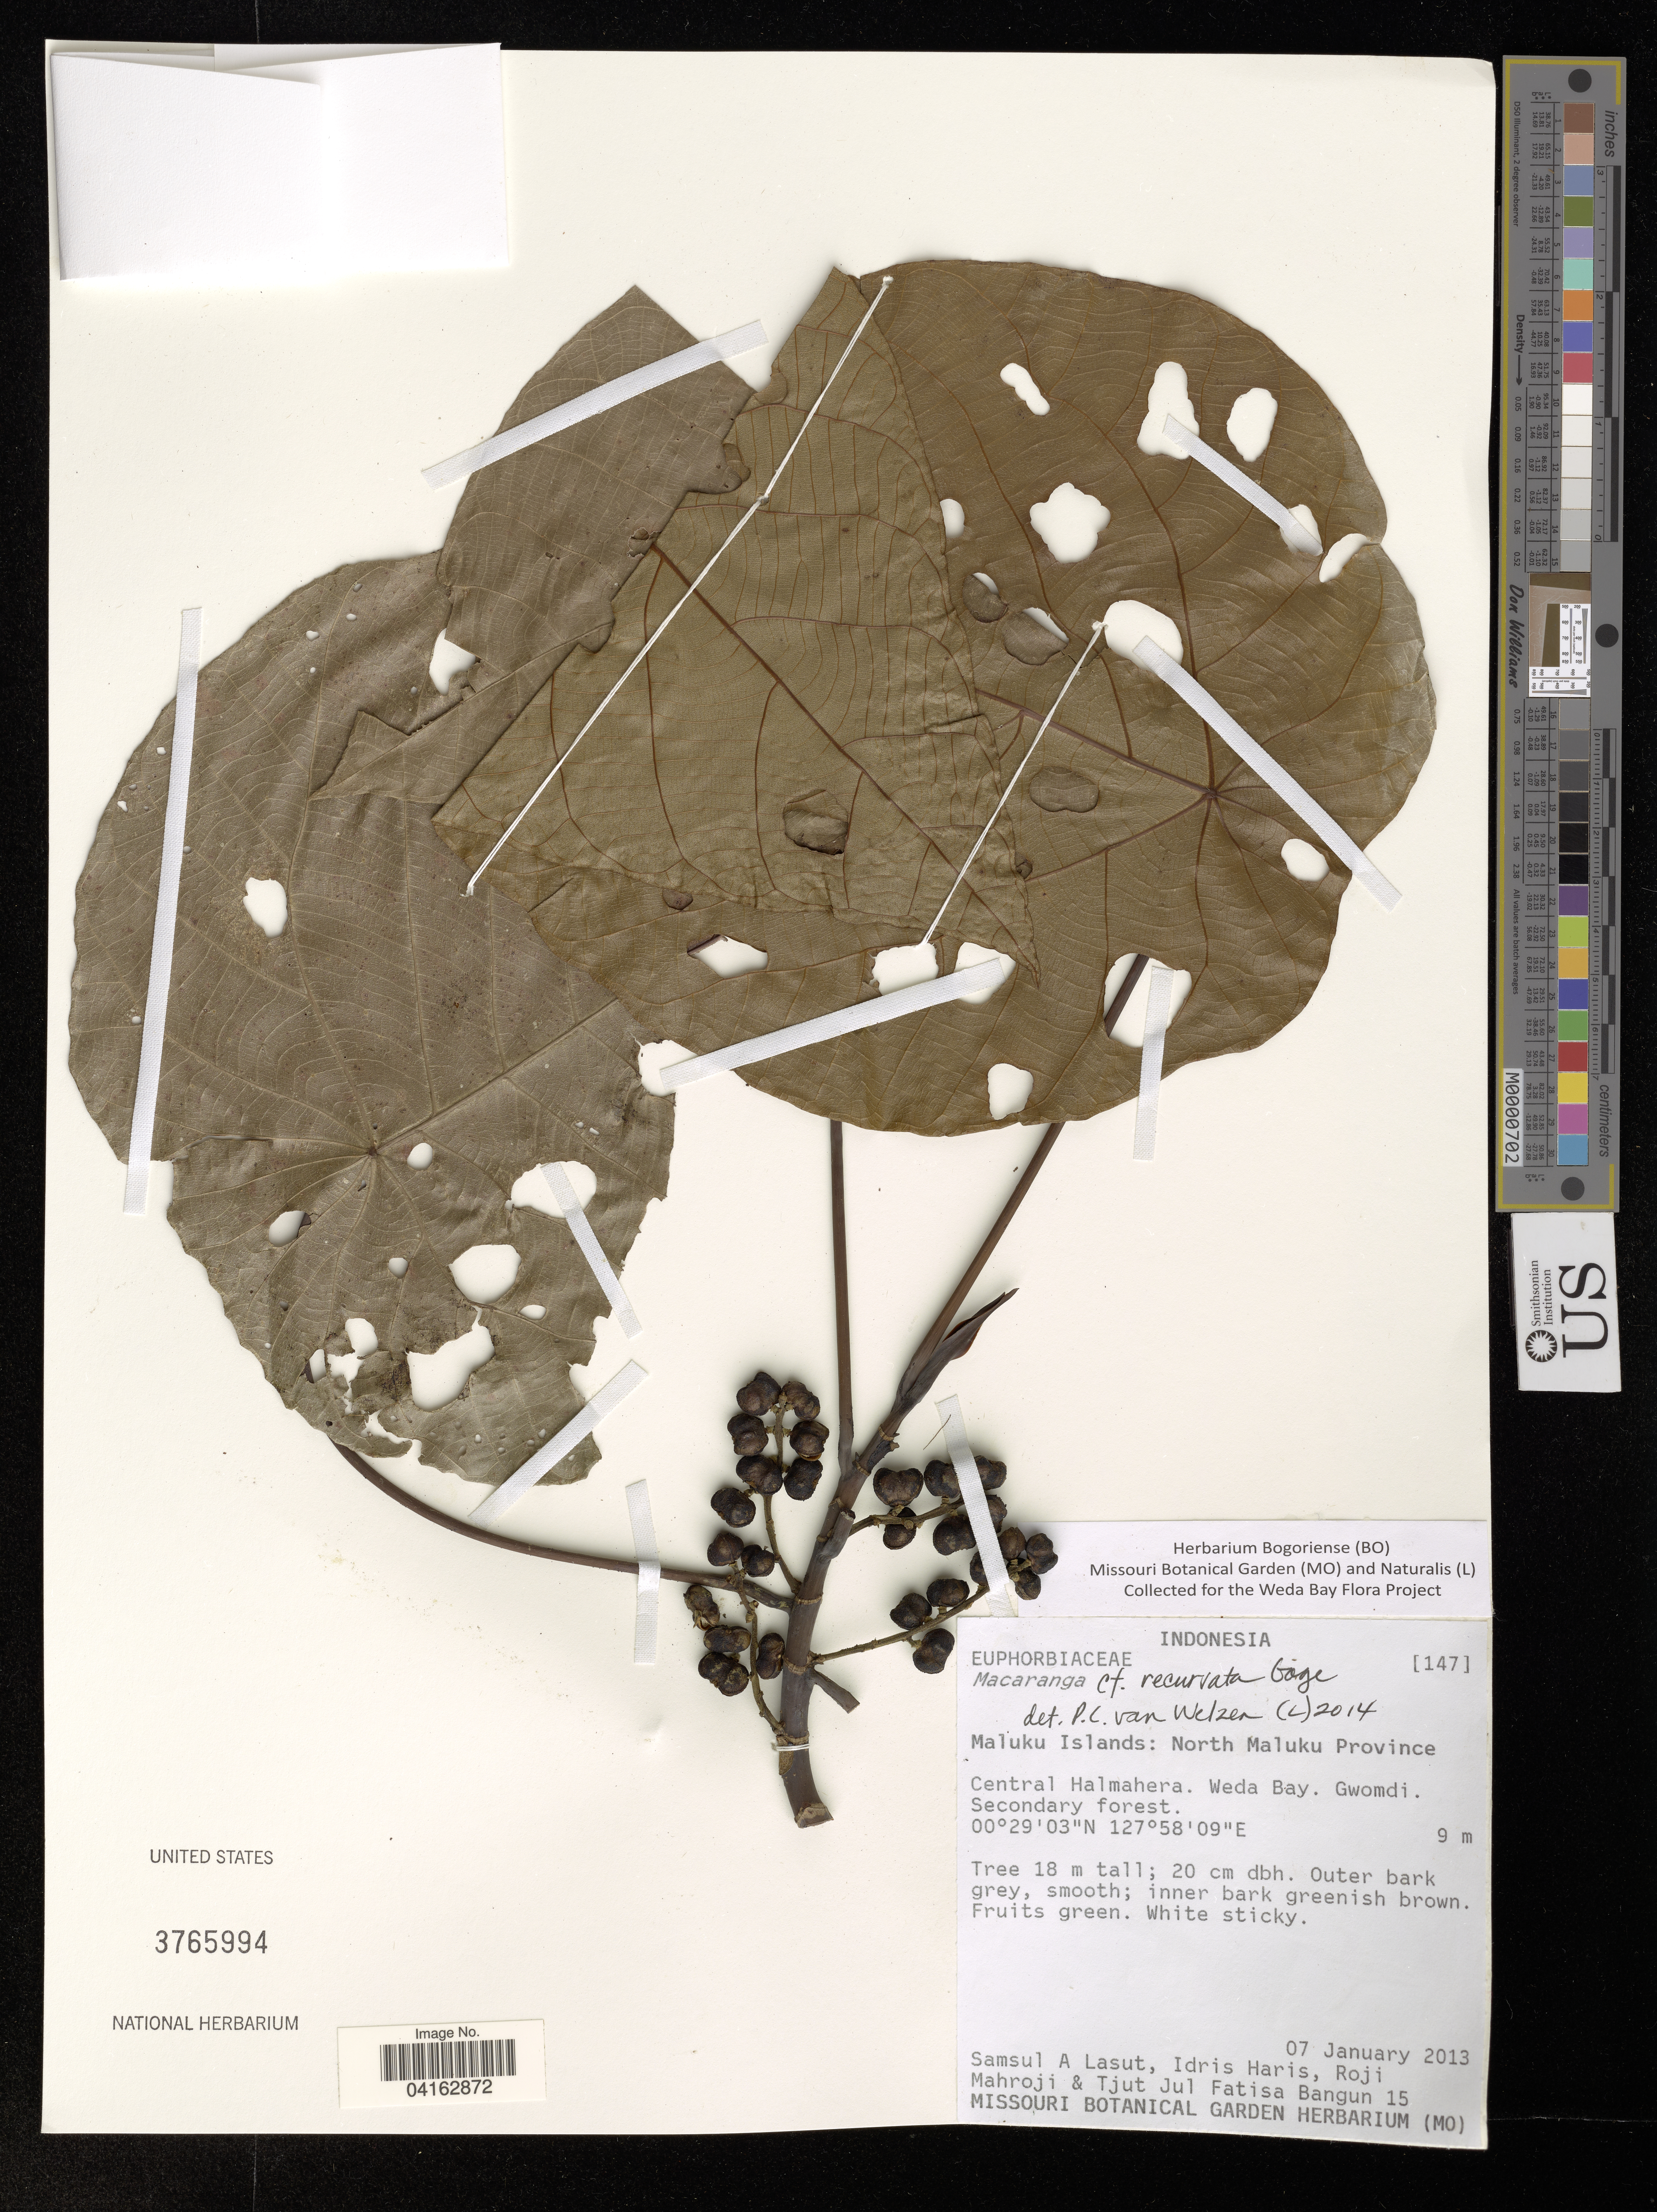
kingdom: Plantae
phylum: Tracheophyta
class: Magnoliopsida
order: Malpighiales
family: Euphorbiaceae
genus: Macaranga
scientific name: Macaranga recurvata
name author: Gage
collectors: S. Lasut, I. Haris, R. Mahroji & T. Bangun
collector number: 15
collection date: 2013-01-07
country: Indonesia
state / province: Maluku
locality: Maluku Islands: North Maluku Province. Central Halmahera. Weda Bay. Gwomdi.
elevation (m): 9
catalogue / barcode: US 3765994